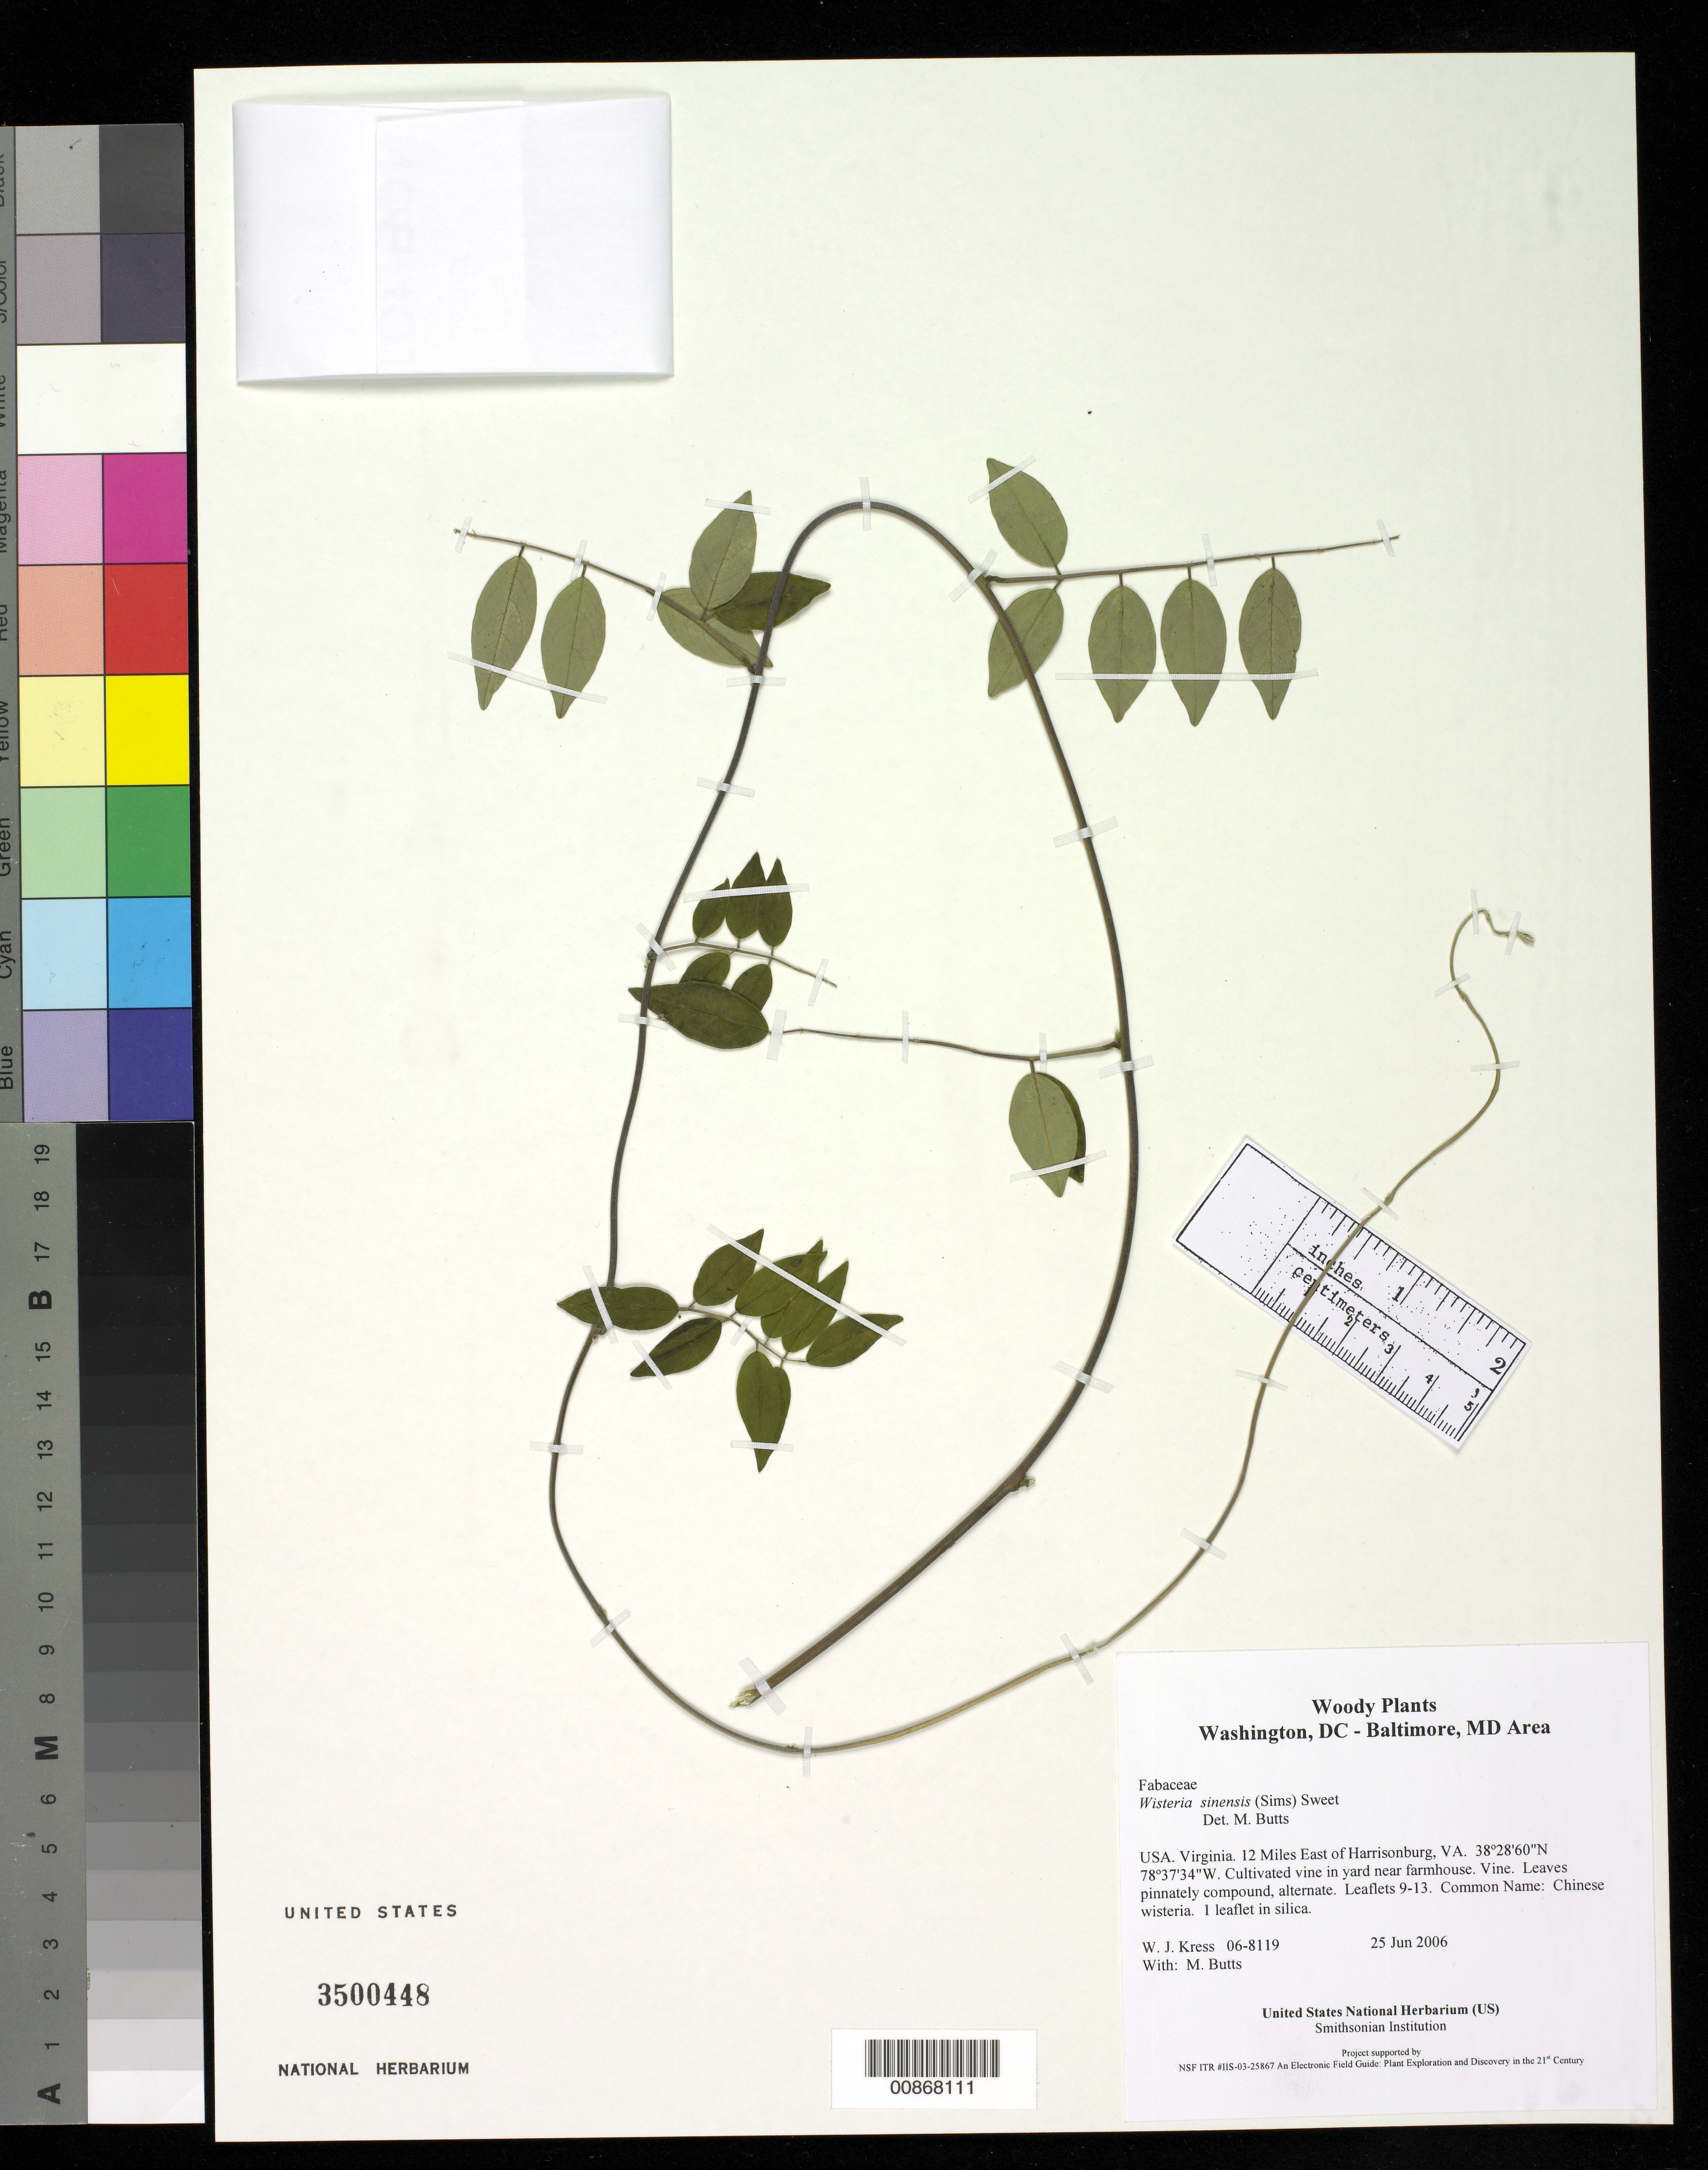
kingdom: Plantae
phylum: Tracheophyta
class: Magnoliopsida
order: Fabales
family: Fabaceae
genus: Wisteria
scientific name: Wisteria sinensis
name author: (Sims) DC.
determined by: Butts, M. B.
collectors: W. J. Kress & M. B. Butts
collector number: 06-8119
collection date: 2006-06-25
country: United States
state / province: Virginia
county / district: Rockingham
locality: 12 mi. E of Harrisonburg, VA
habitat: Cultivated vine in yard near farmhouse.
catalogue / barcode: US 3500448